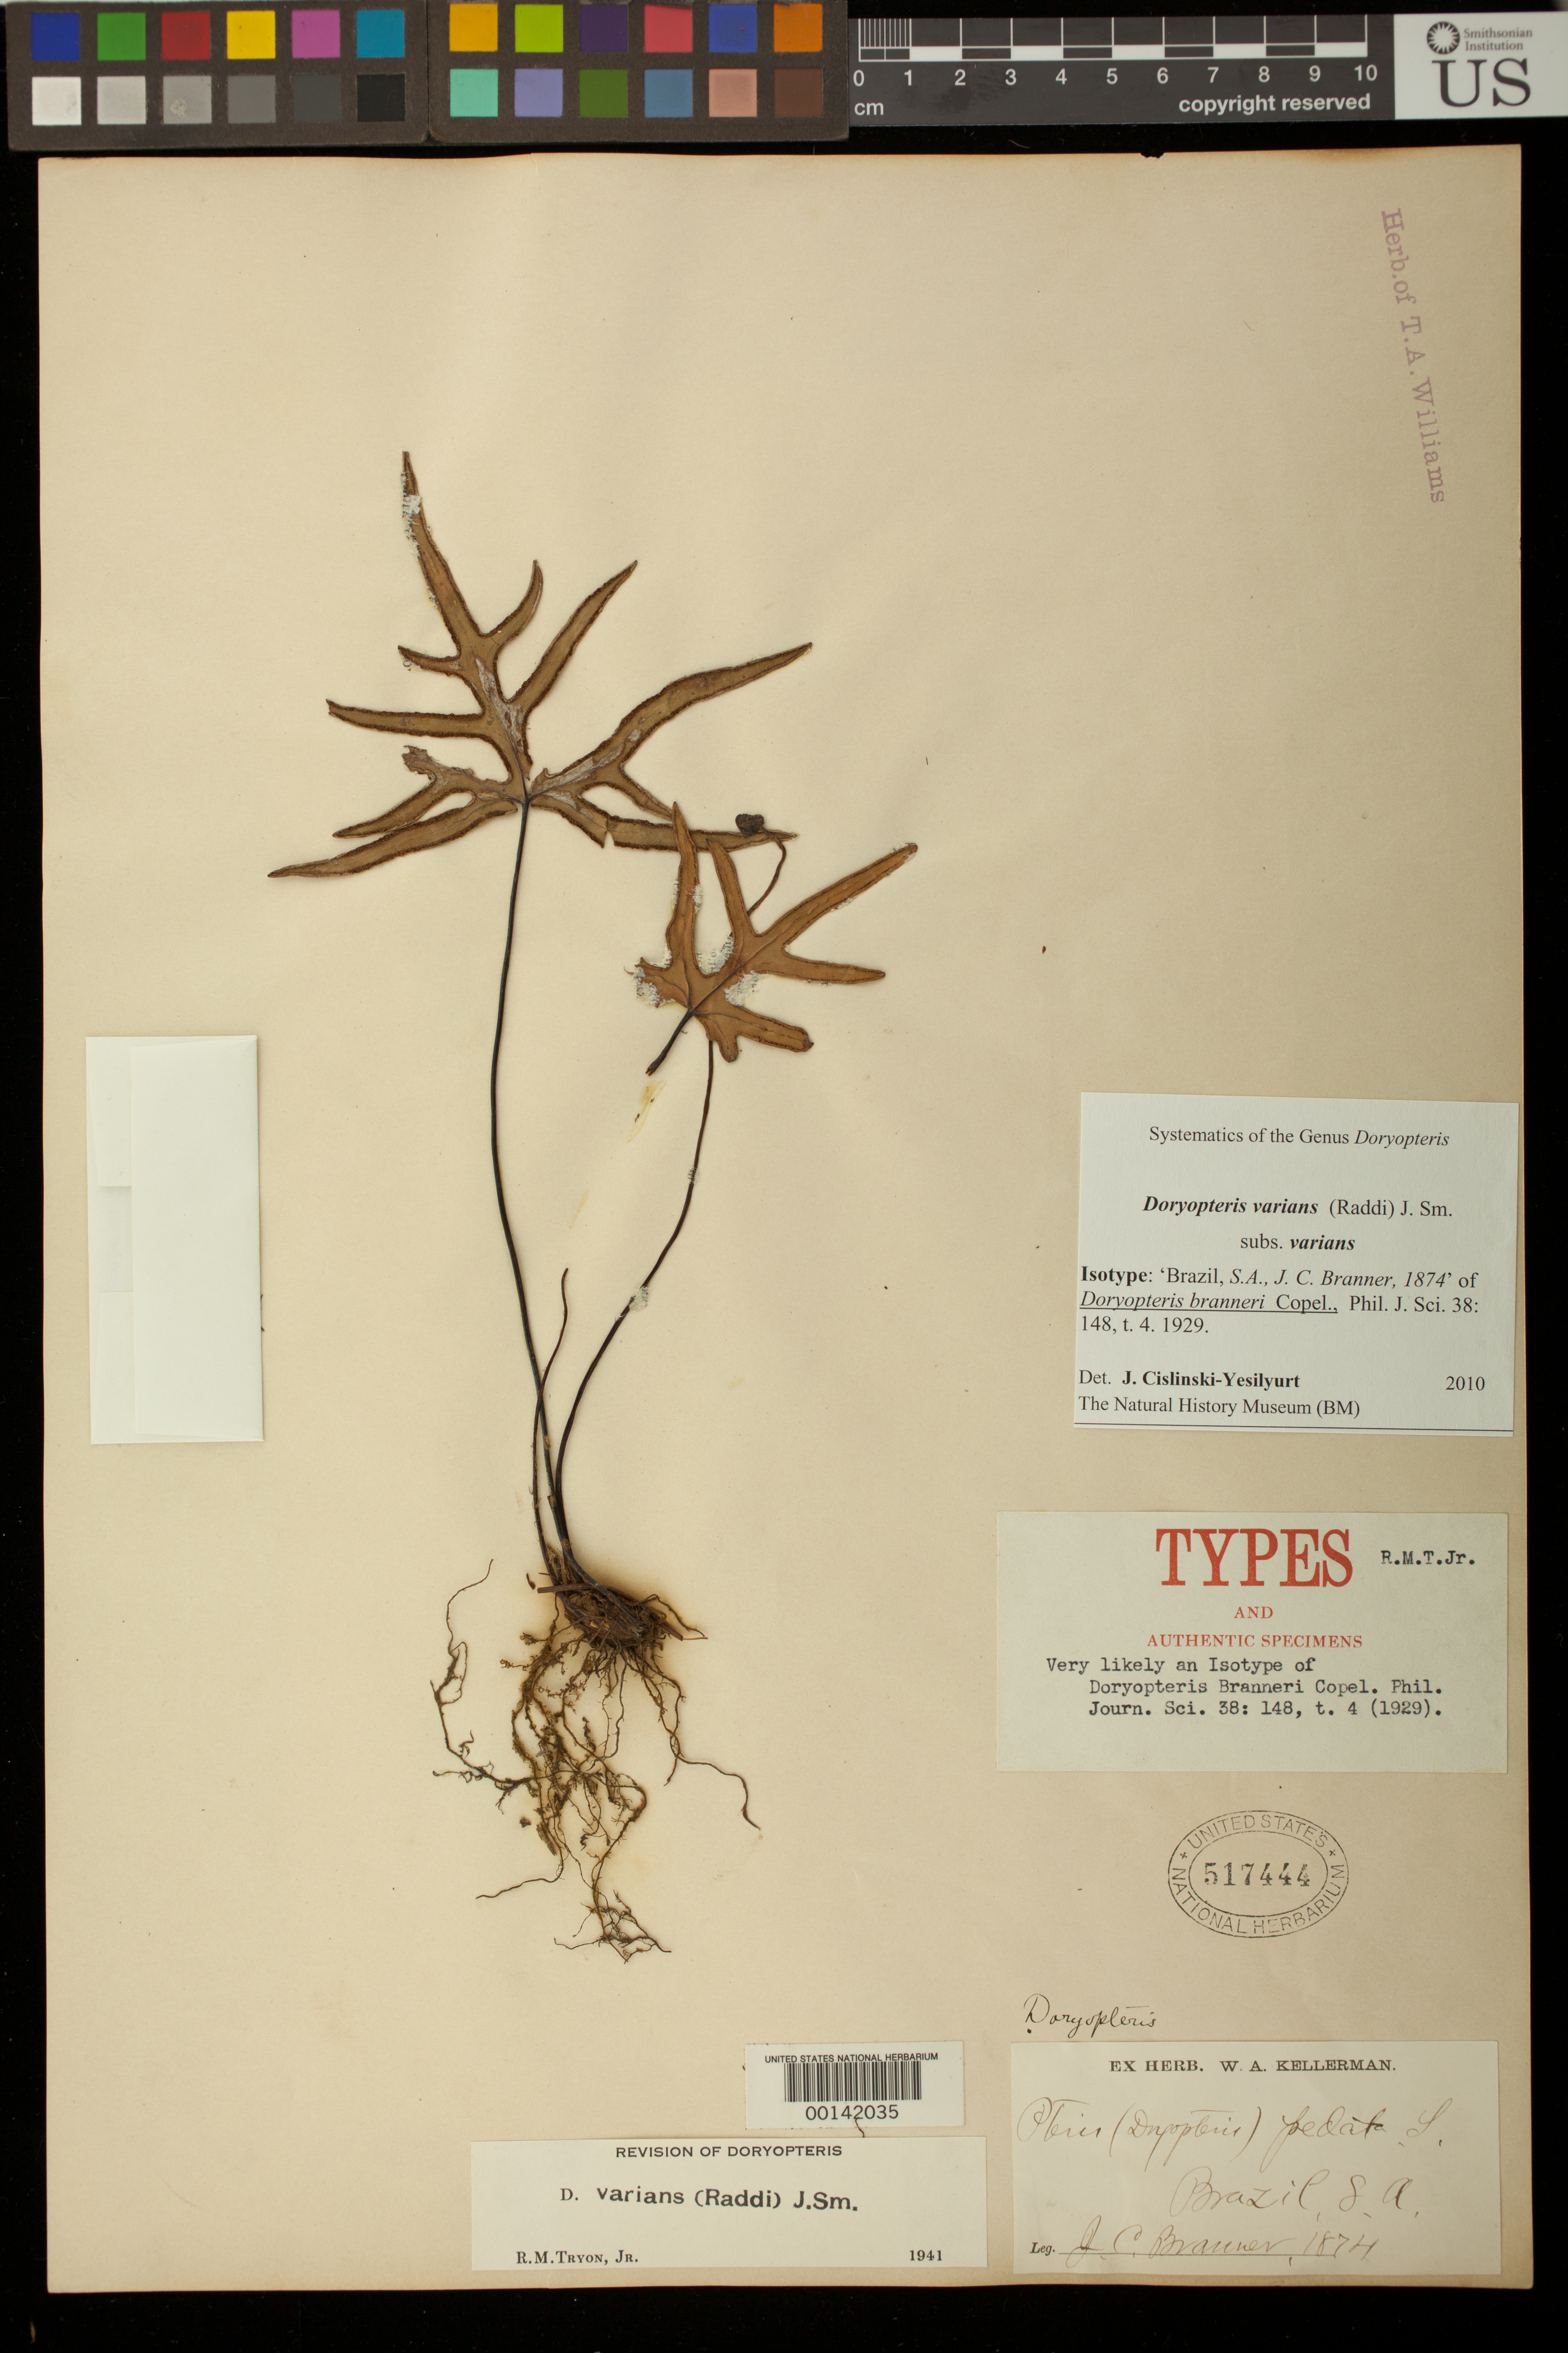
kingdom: Plantae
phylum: Tracheophyta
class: Polypodiopsida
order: Polypodiales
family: Pteridaceae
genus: Doryopteris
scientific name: Doryopteris branneri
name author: Copel.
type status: Isotype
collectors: J. Branner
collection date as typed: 1874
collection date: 1874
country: Brazil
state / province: Minas Gerais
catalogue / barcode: US 517444